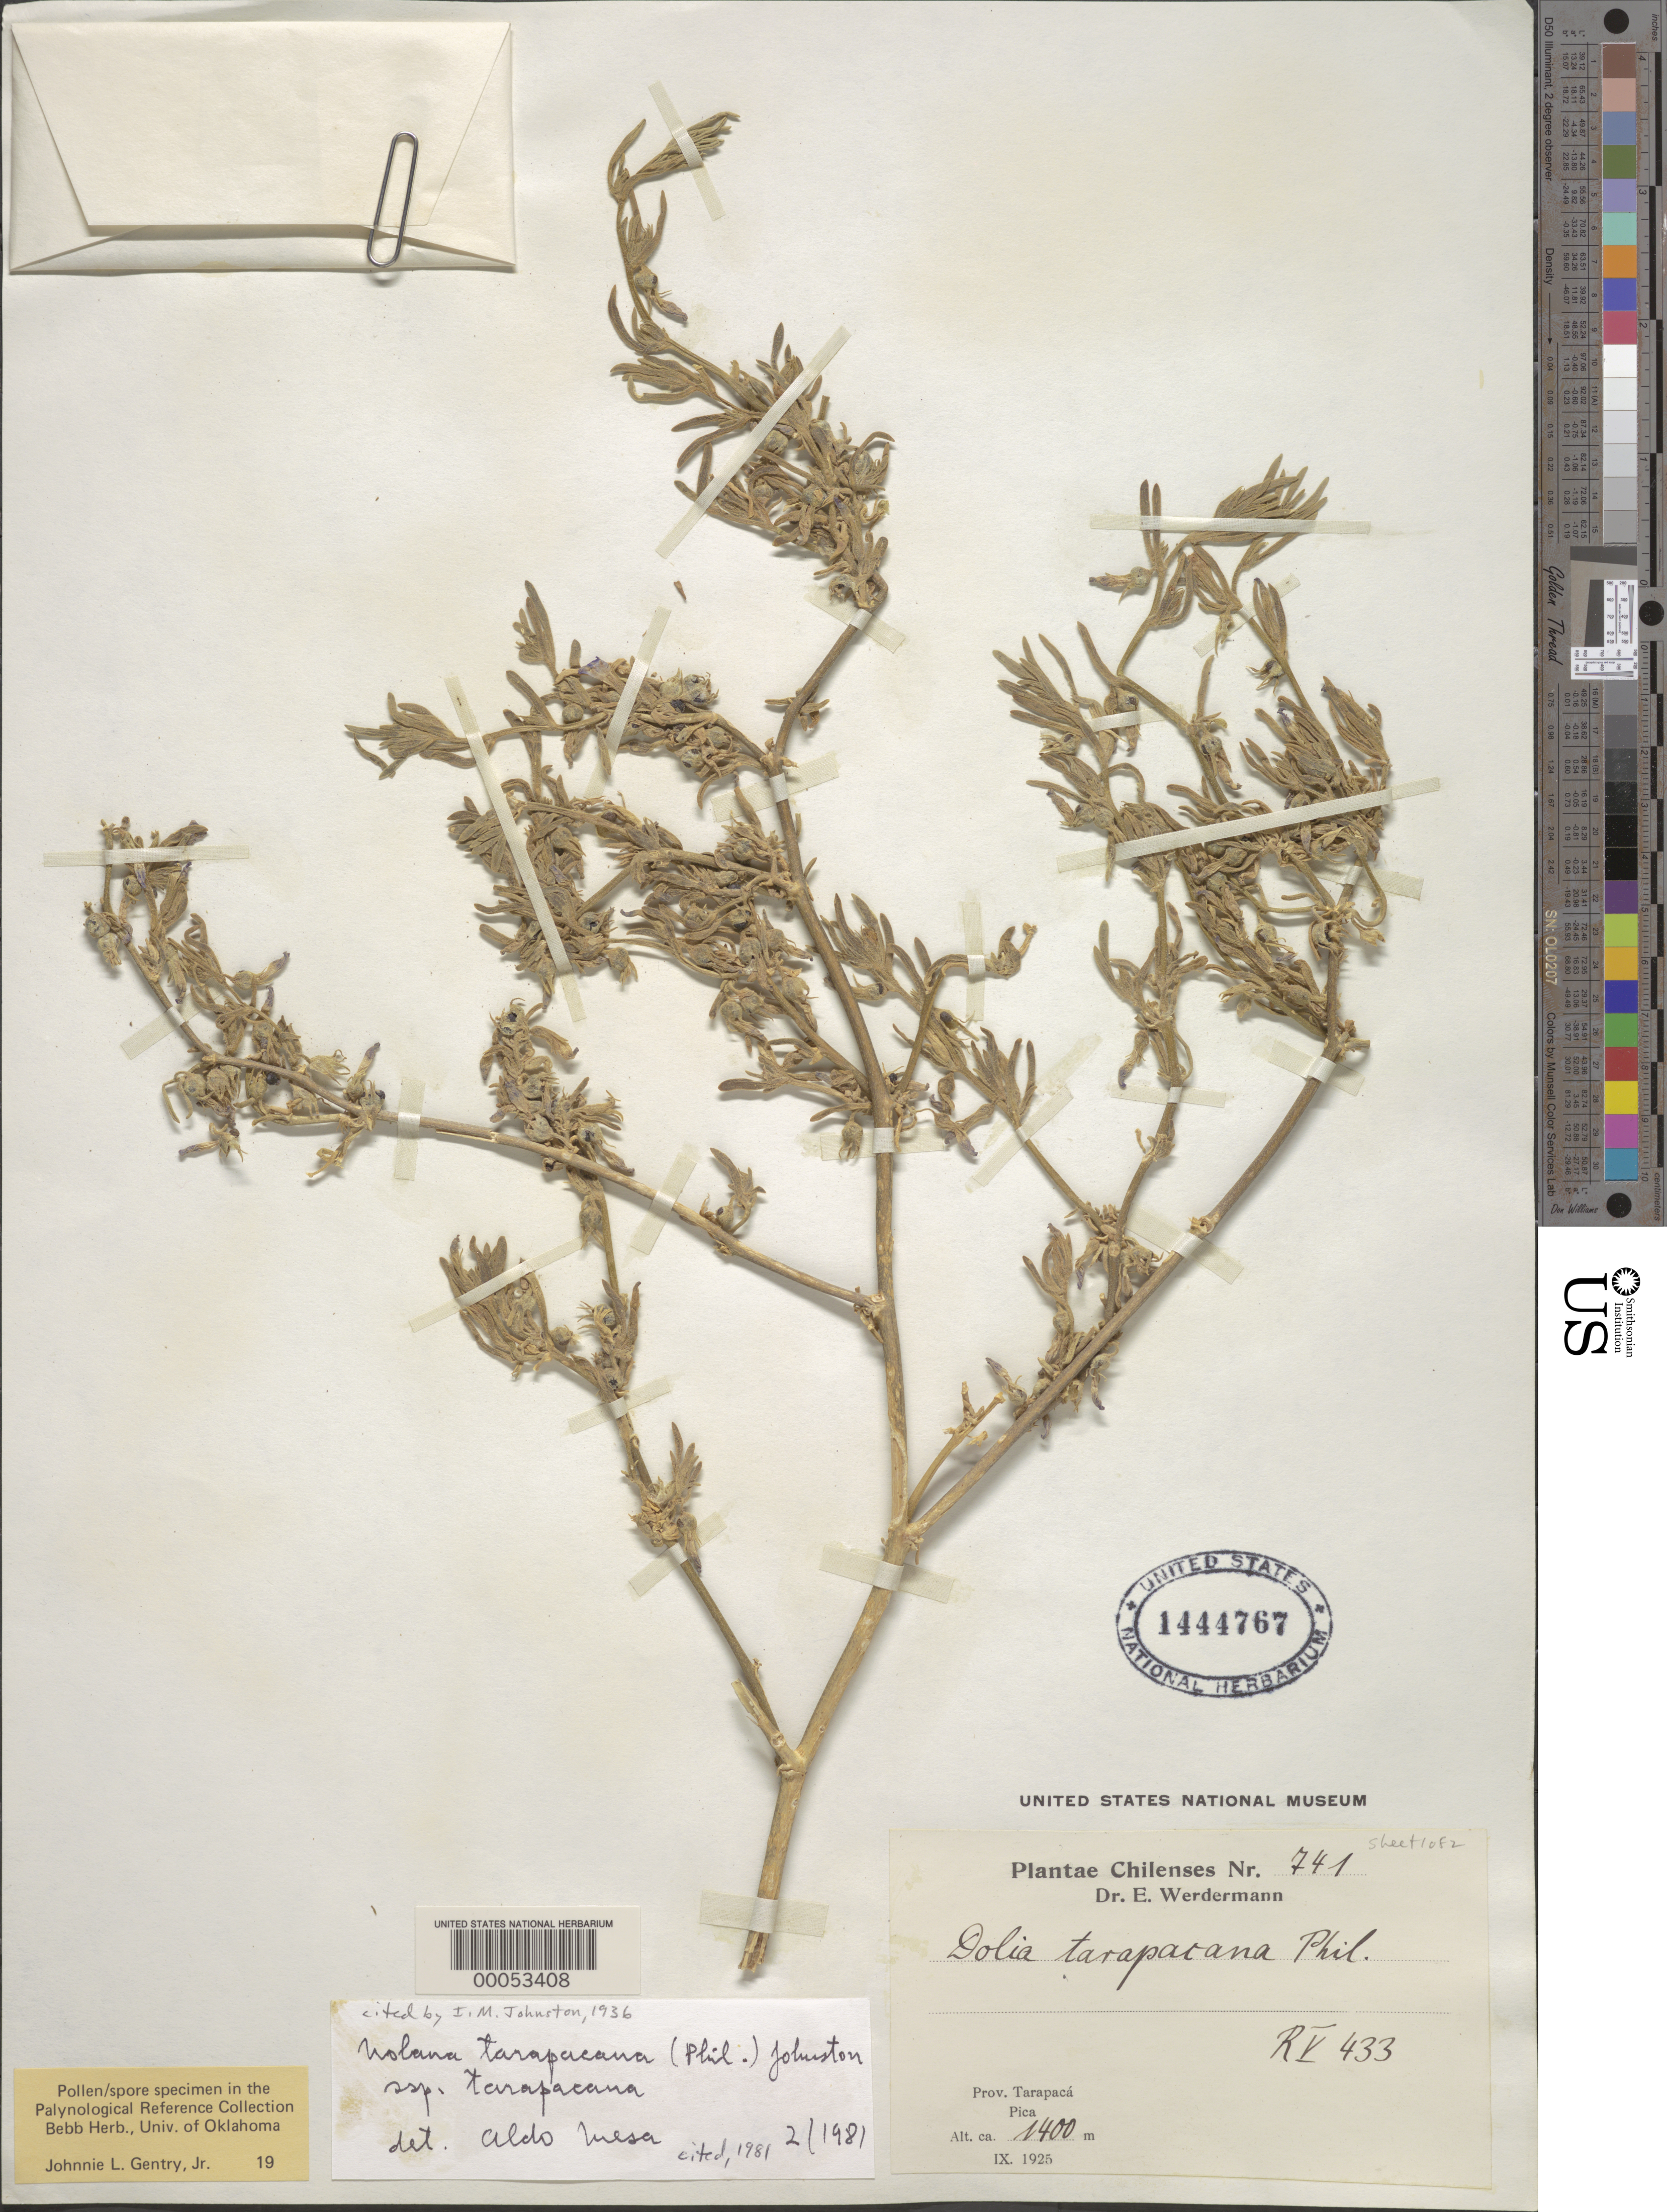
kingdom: Plantae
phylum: Tracheophyta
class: Magnoliopsida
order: Solanales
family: Solanaceae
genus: Nolana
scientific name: Nolana tarapacana subsp. tarapacana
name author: (Phil.) I.M. Johnst.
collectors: E. Werdermann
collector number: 741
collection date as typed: Sep 1925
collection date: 1925-09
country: Chile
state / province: Tarapacá (I)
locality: Pica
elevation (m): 1400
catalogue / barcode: US 1444767